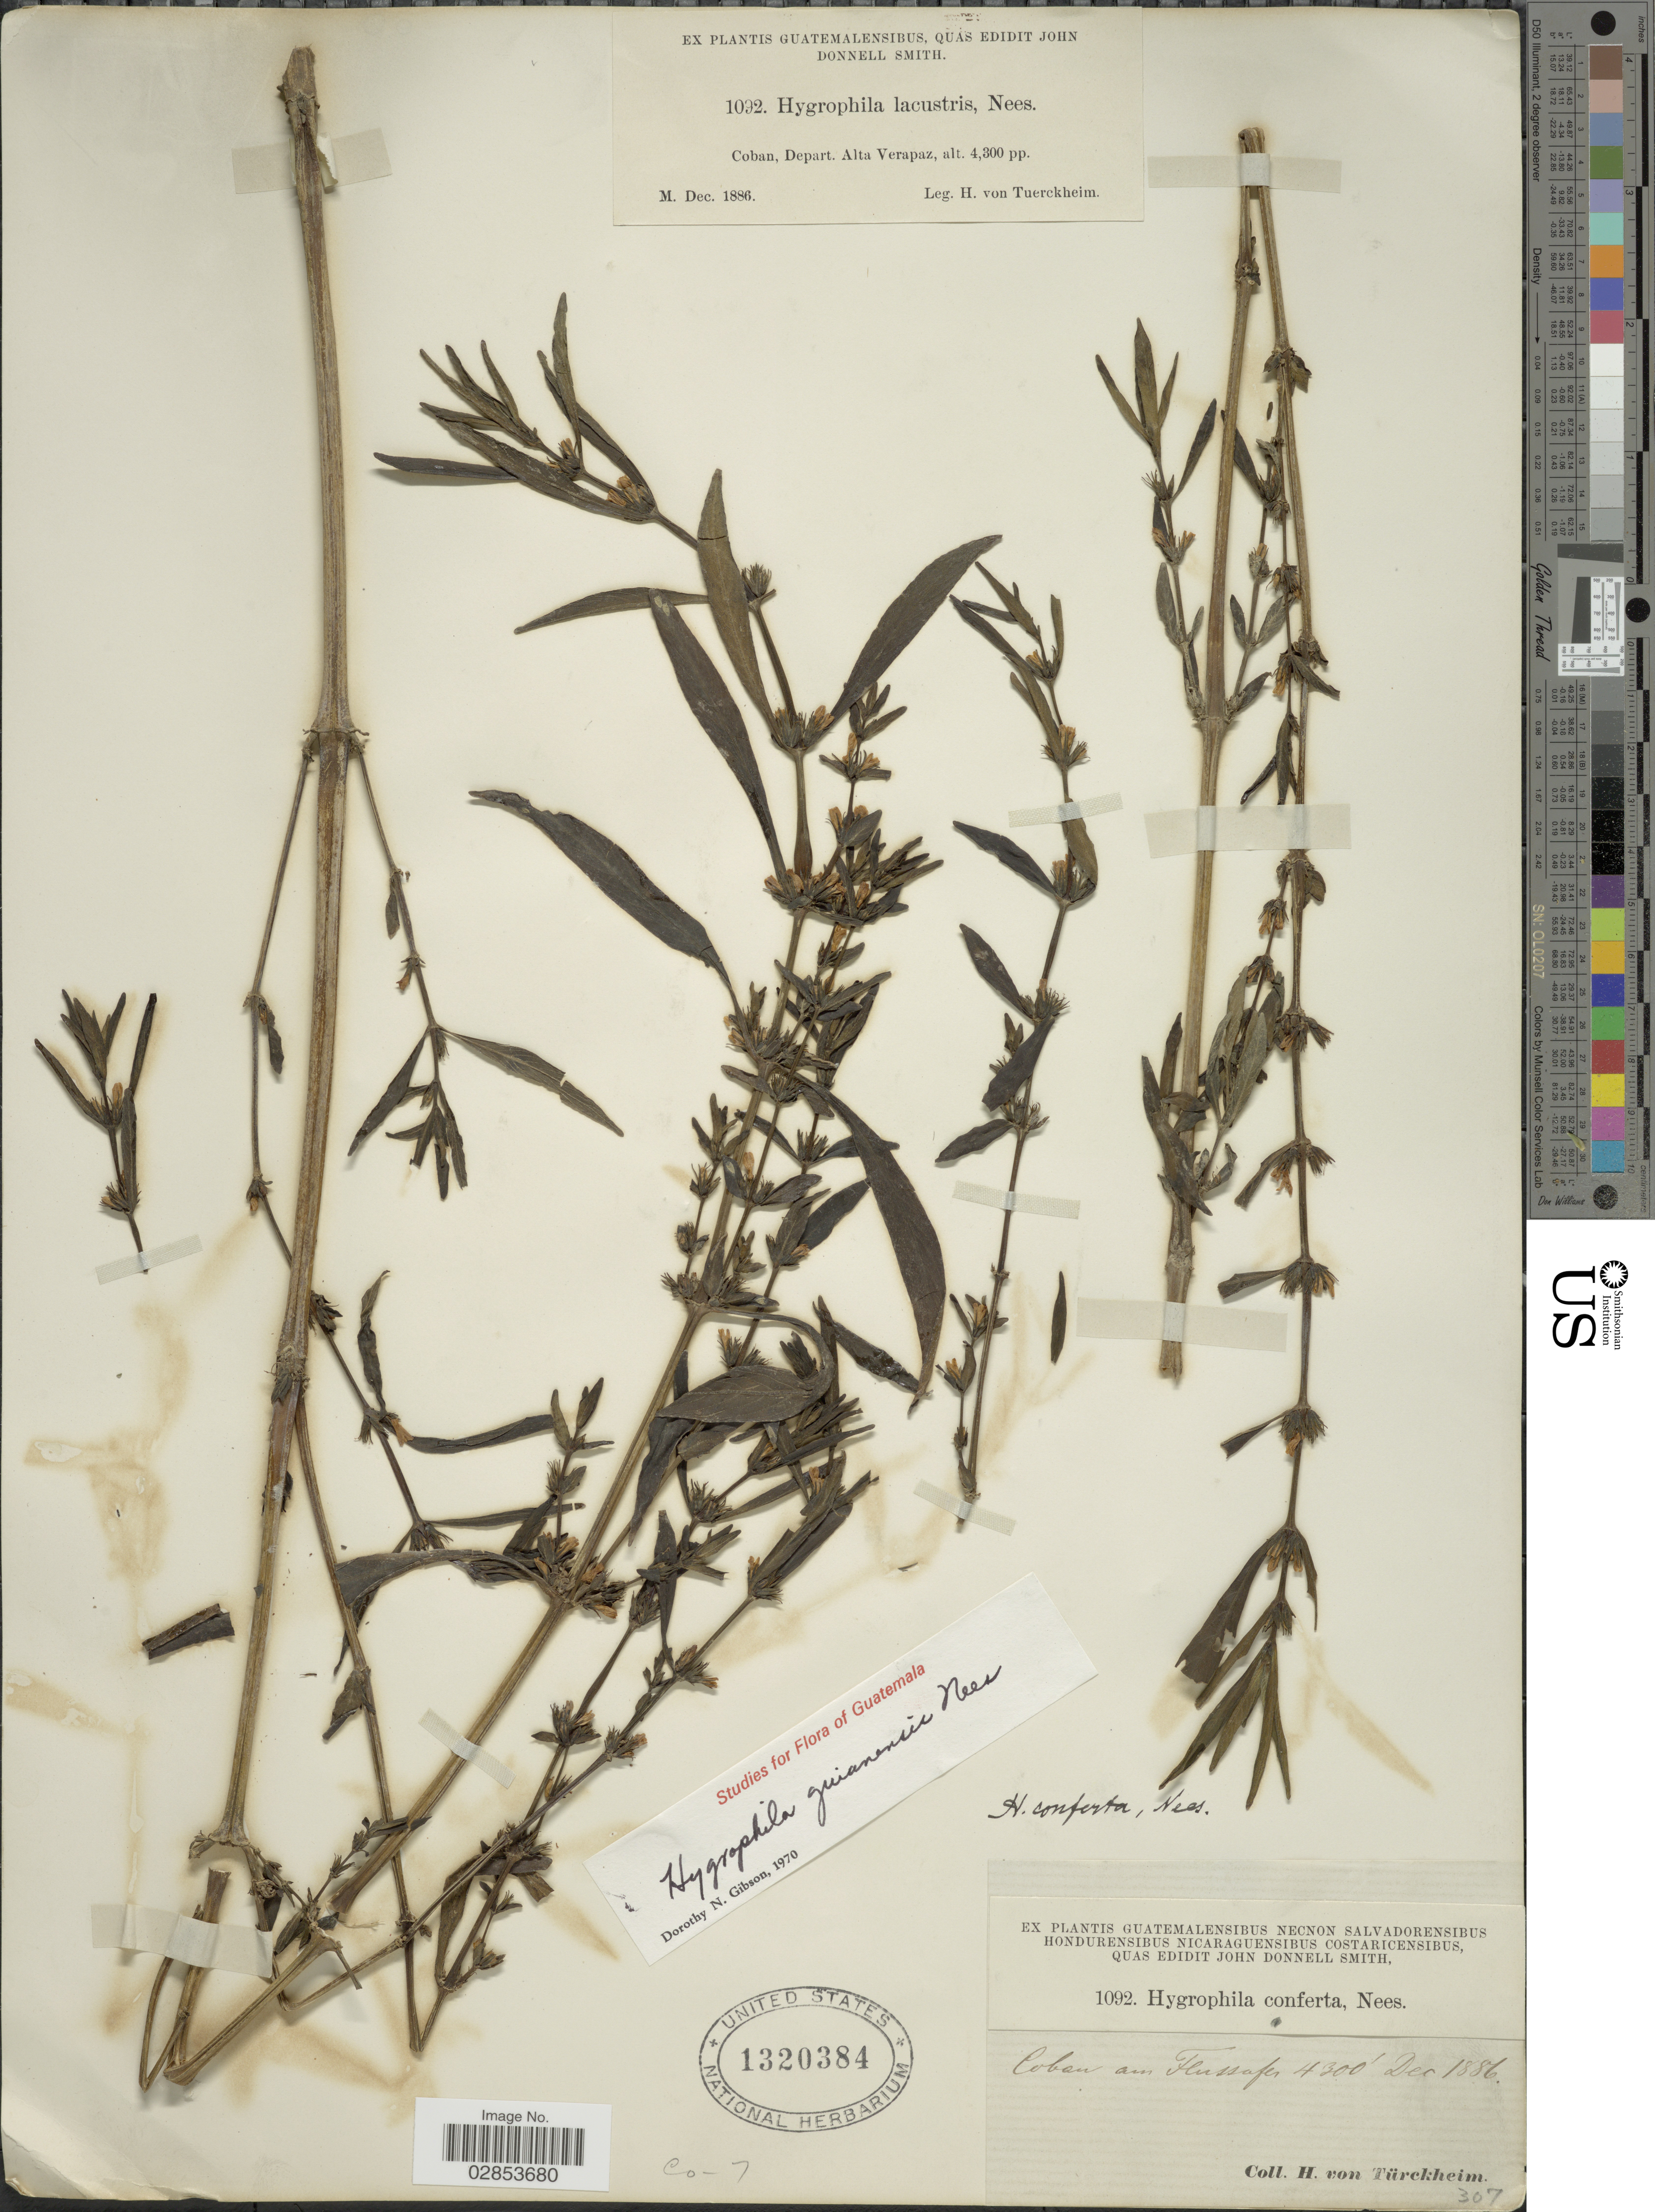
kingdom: Plantae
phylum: Tracheophyta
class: Magnoliopsida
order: Lamiales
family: Acanthaceae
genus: Hygrophila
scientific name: Hygrophila costata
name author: Nees & T. Nees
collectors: H. von Türckheim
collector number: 1092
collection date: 1886-12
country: Guatemala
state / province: Alta Verapaz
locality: Coban am Flussafer. Depart. Alta Verapaz.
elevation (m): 1311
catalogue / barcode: US 1320384